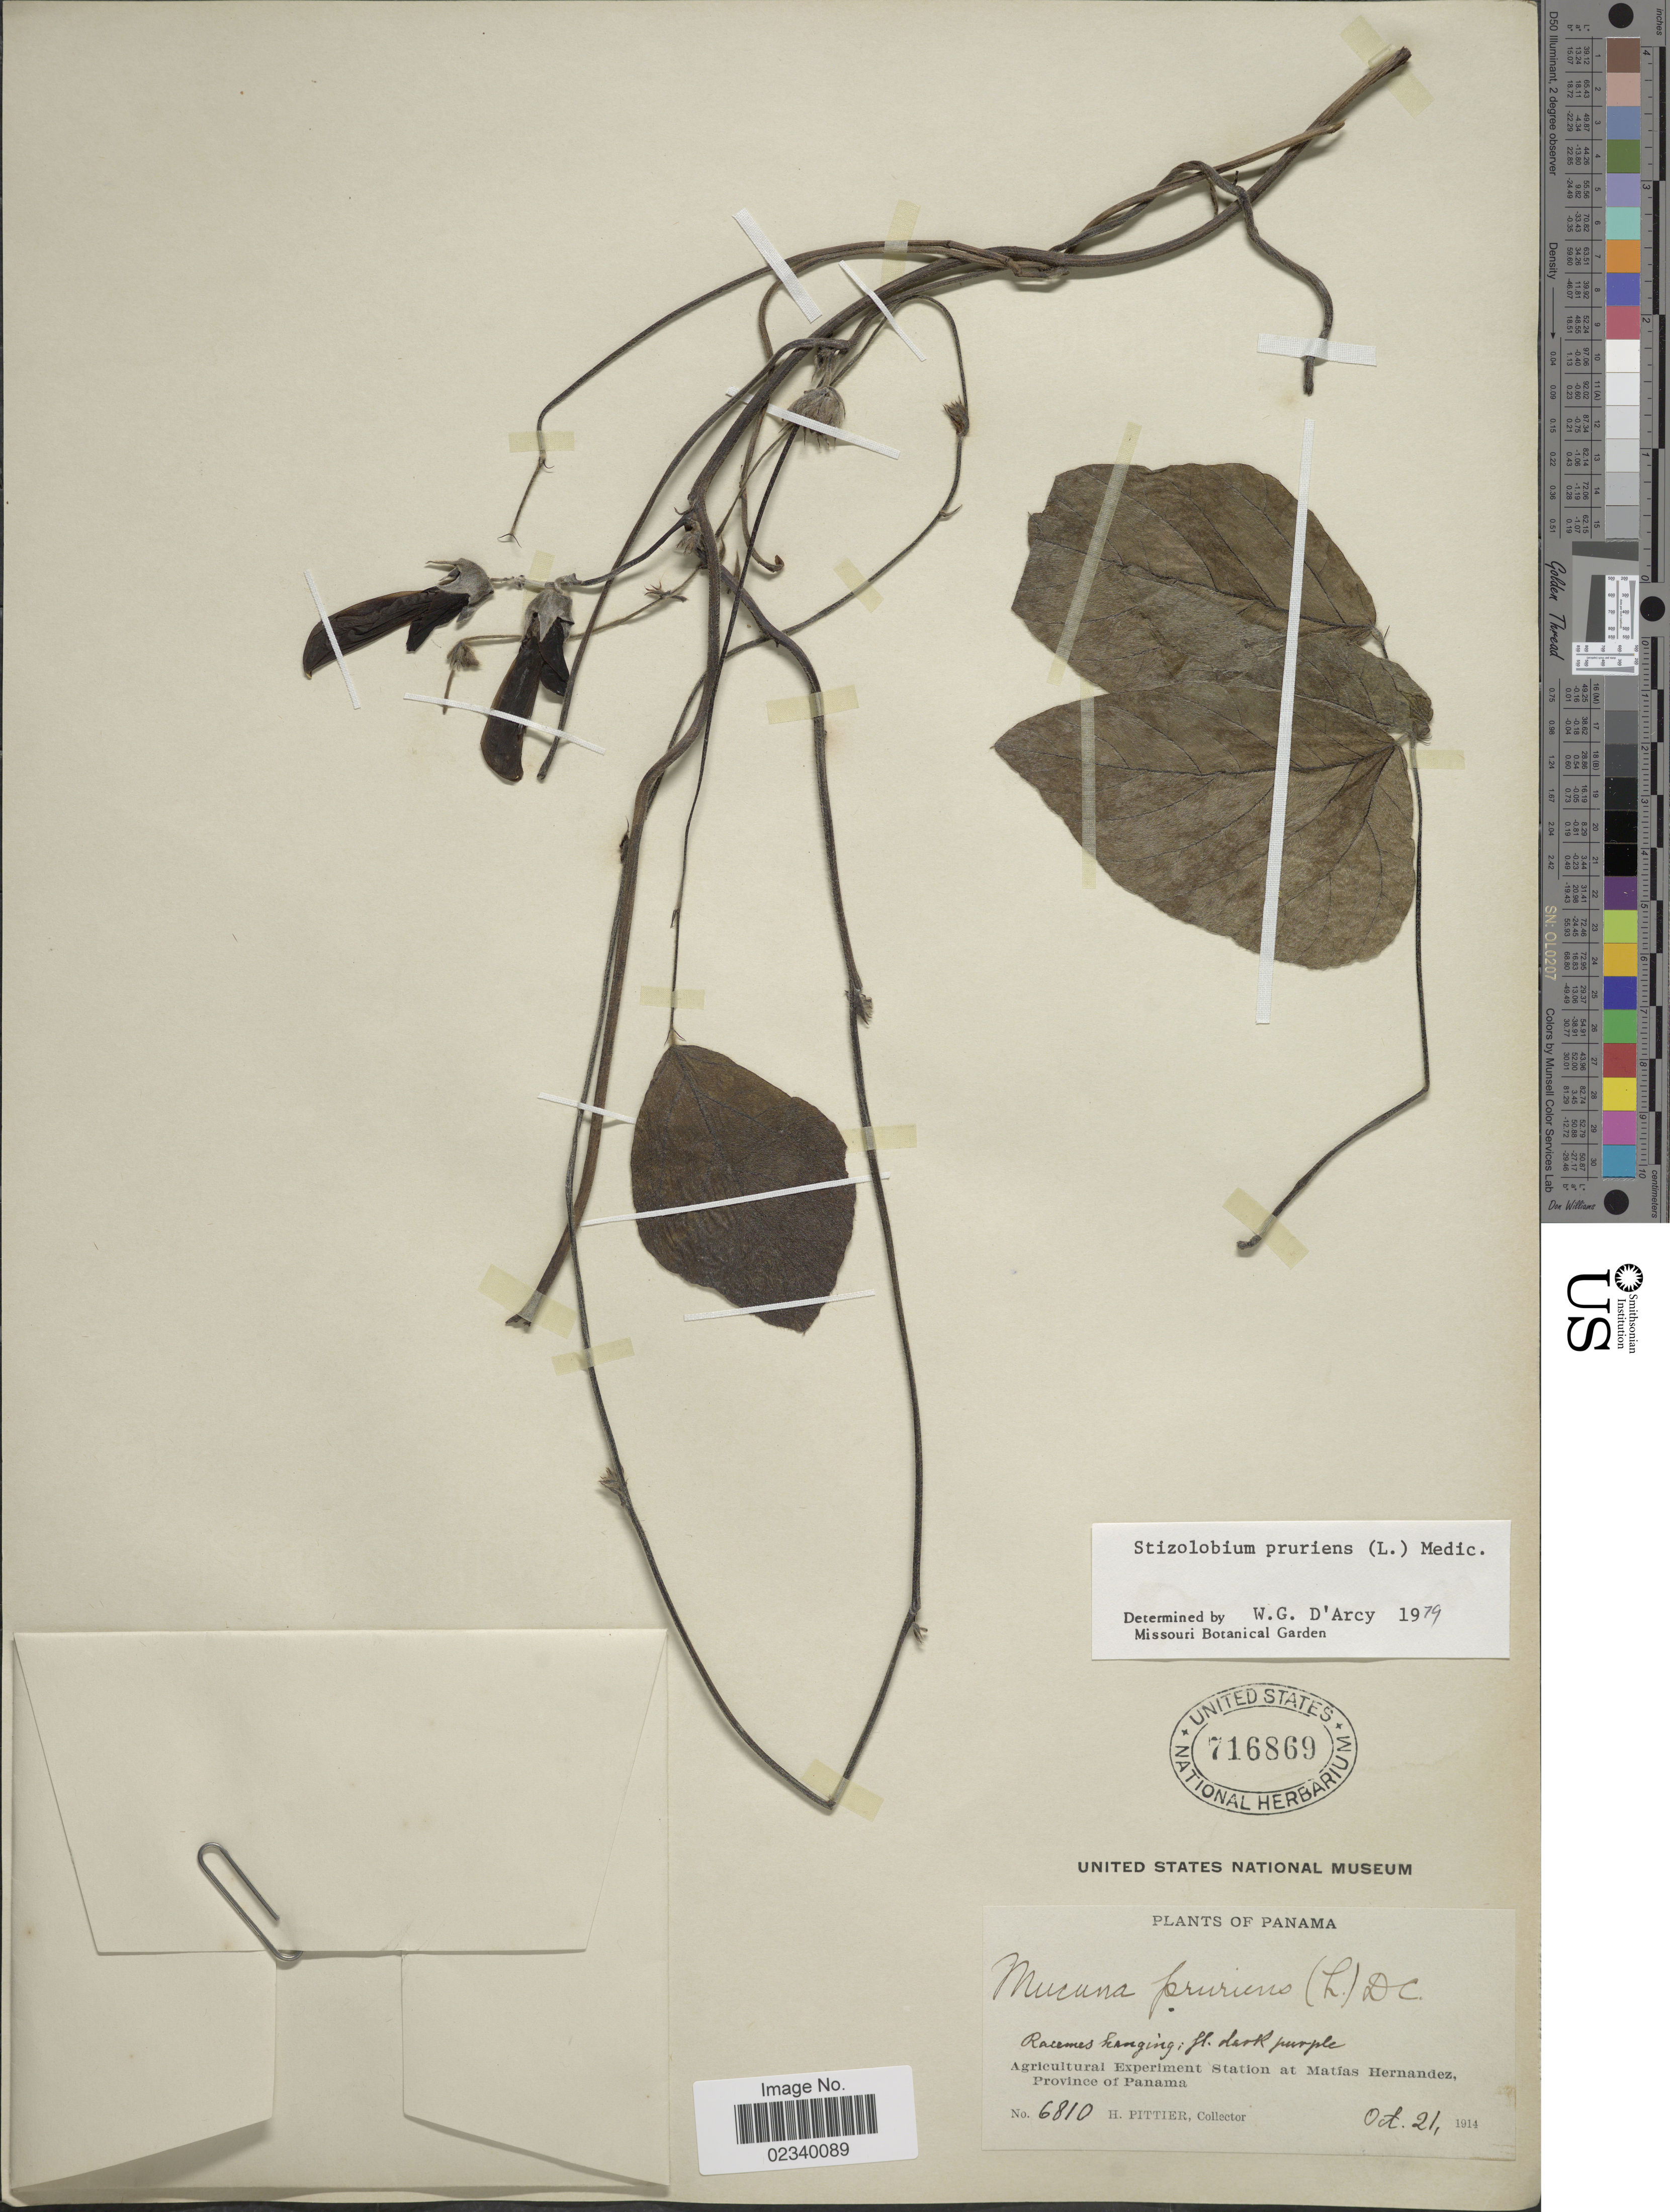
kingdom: Plantae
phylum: Tracheophyta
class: Magnoliopsida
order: Fabales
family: Fabaceae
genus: Mucuna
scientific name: Mucuna pruriens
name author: (L.) DC.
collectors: H. F. Pittier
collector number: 6810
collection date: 1914-10-21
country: Panama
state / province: Panamá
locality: Agricultural Experiment Station at Matias Hernandez, Province of Panama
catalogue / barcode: US 716869